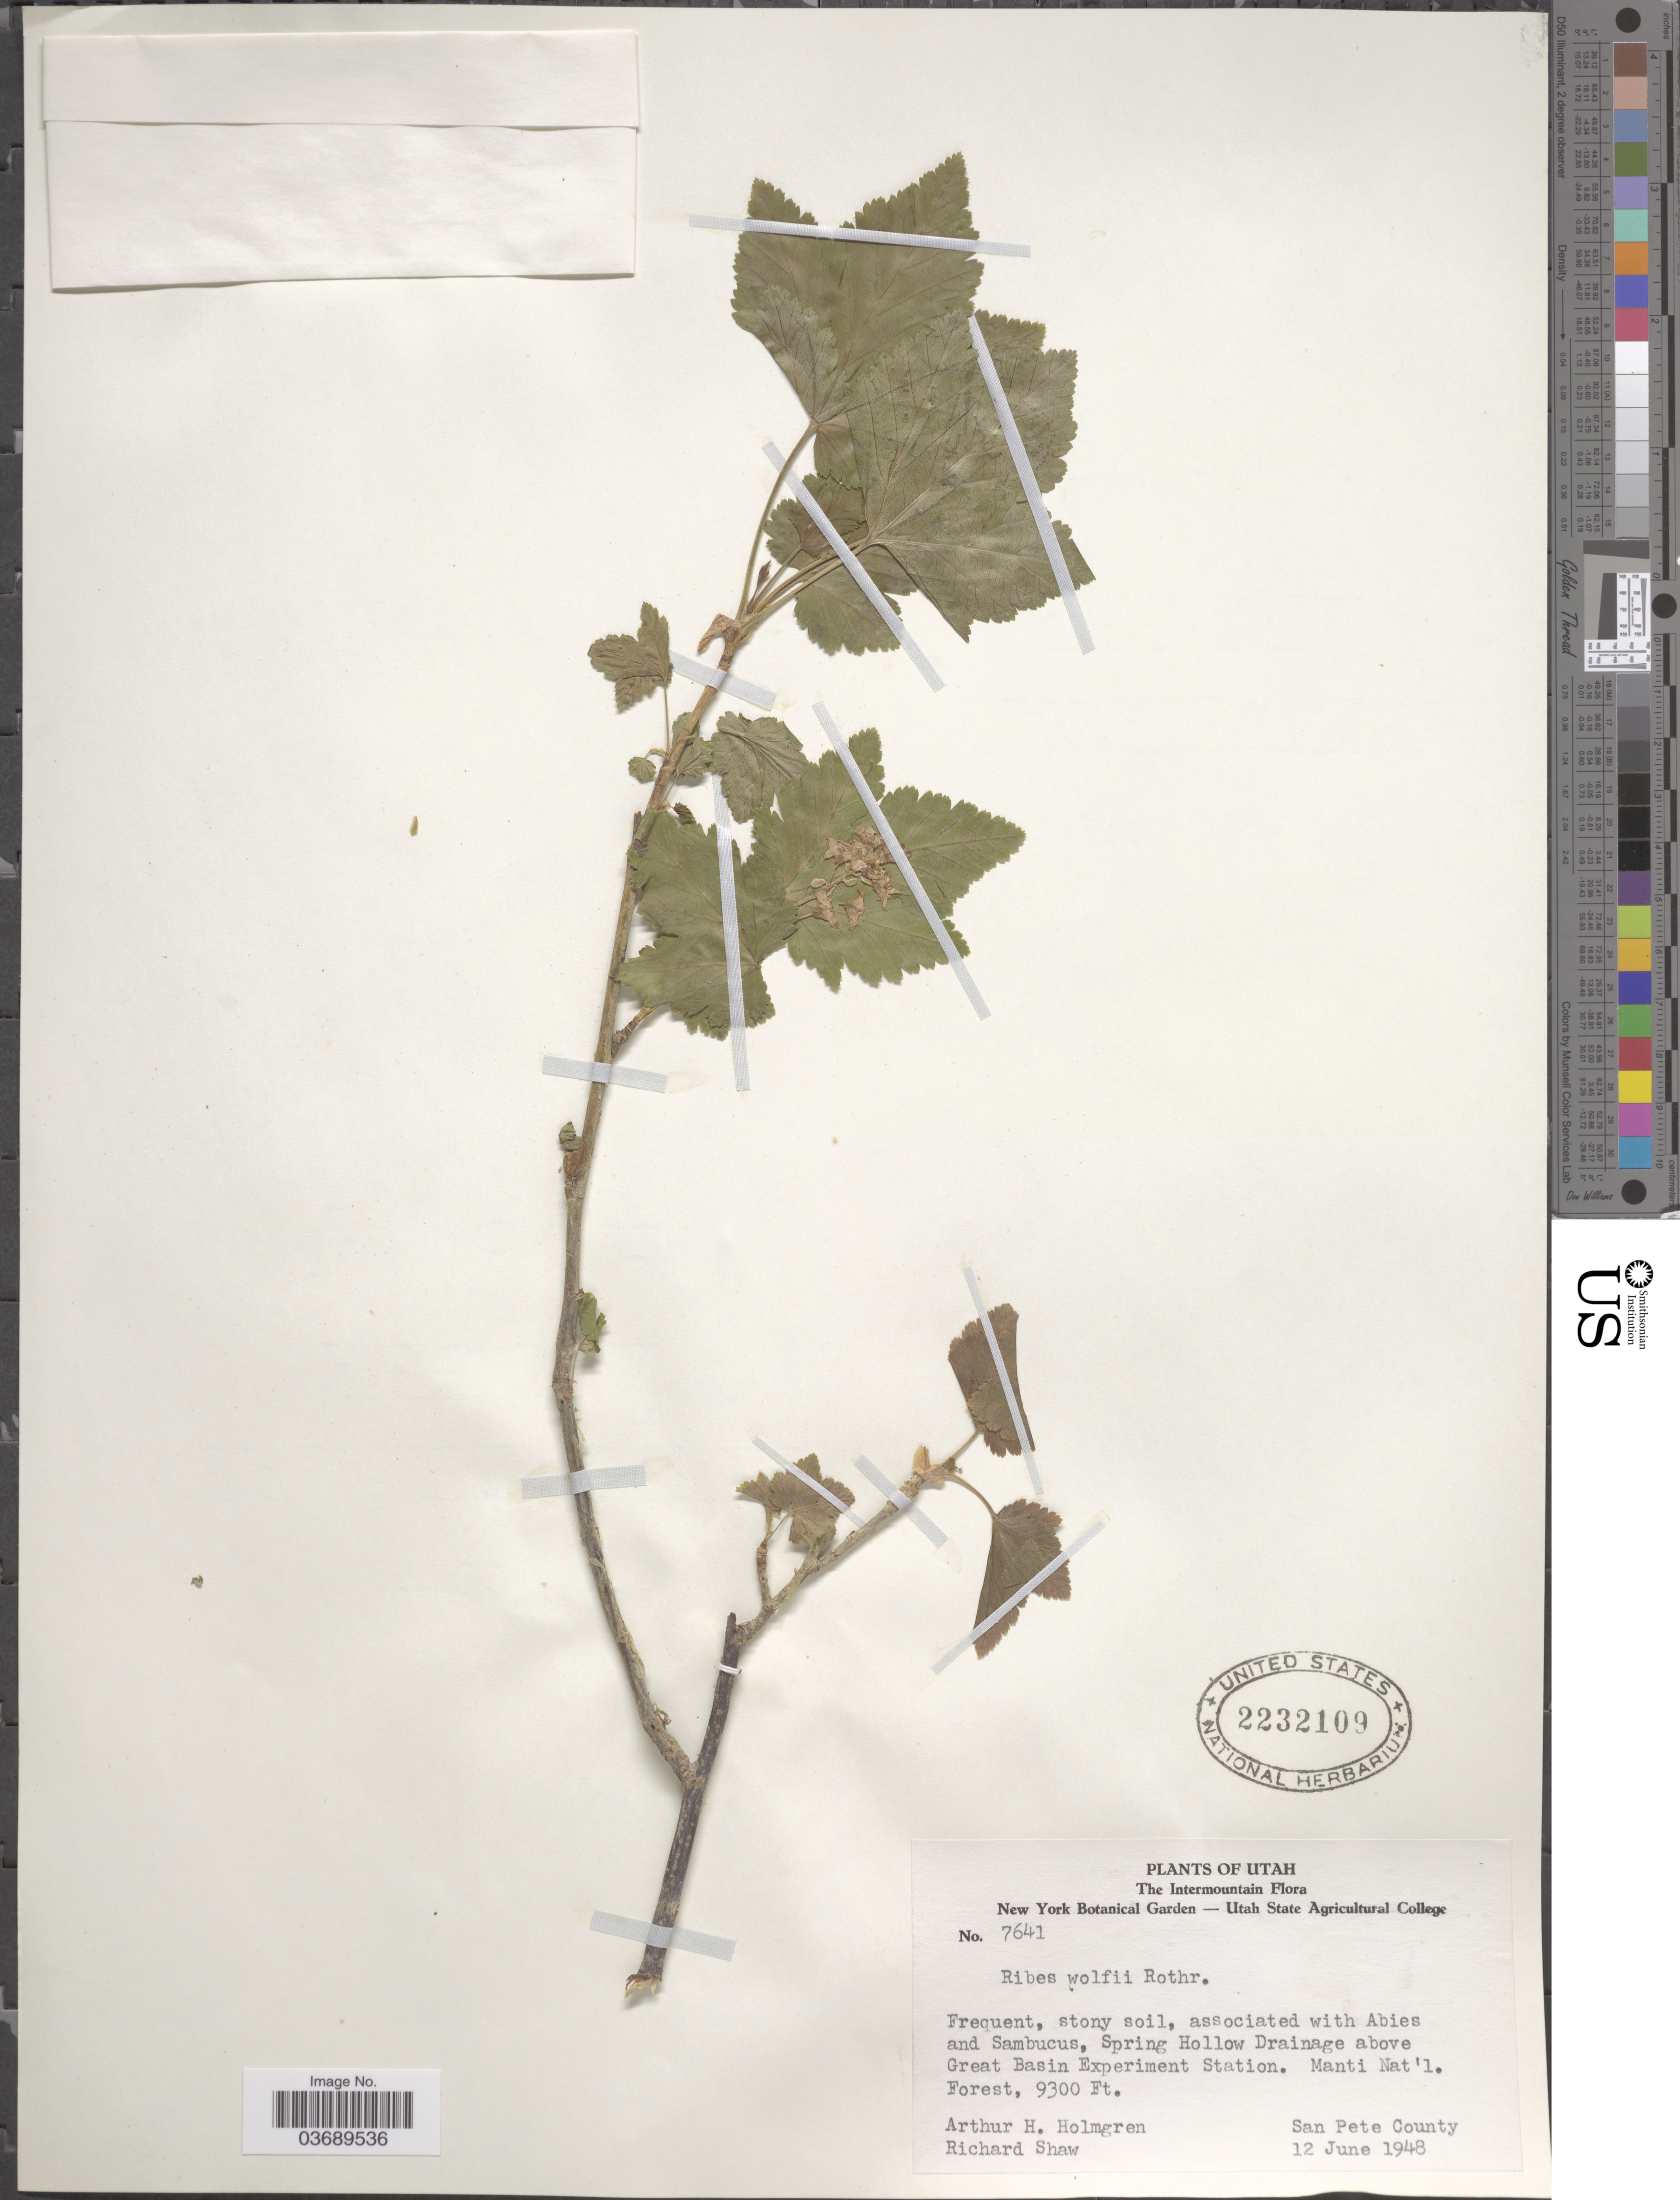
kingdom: Plantae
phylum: Tracheophyta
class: Magnoliopsida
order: Saxifragales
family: Grossulariaceae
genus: Ribes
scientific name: Ribes wolfii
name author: Rothr.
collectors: A. H. Holmgren & R. J. Shaw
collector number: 7641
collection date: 1948-06-12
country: United States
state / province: Utah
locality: The Intermountain. Spring Hollow Drainage above Great Basin Experiment Station. Manti Nat'l Forest. San Pete County.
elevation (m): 2835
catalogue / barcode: US 2232109